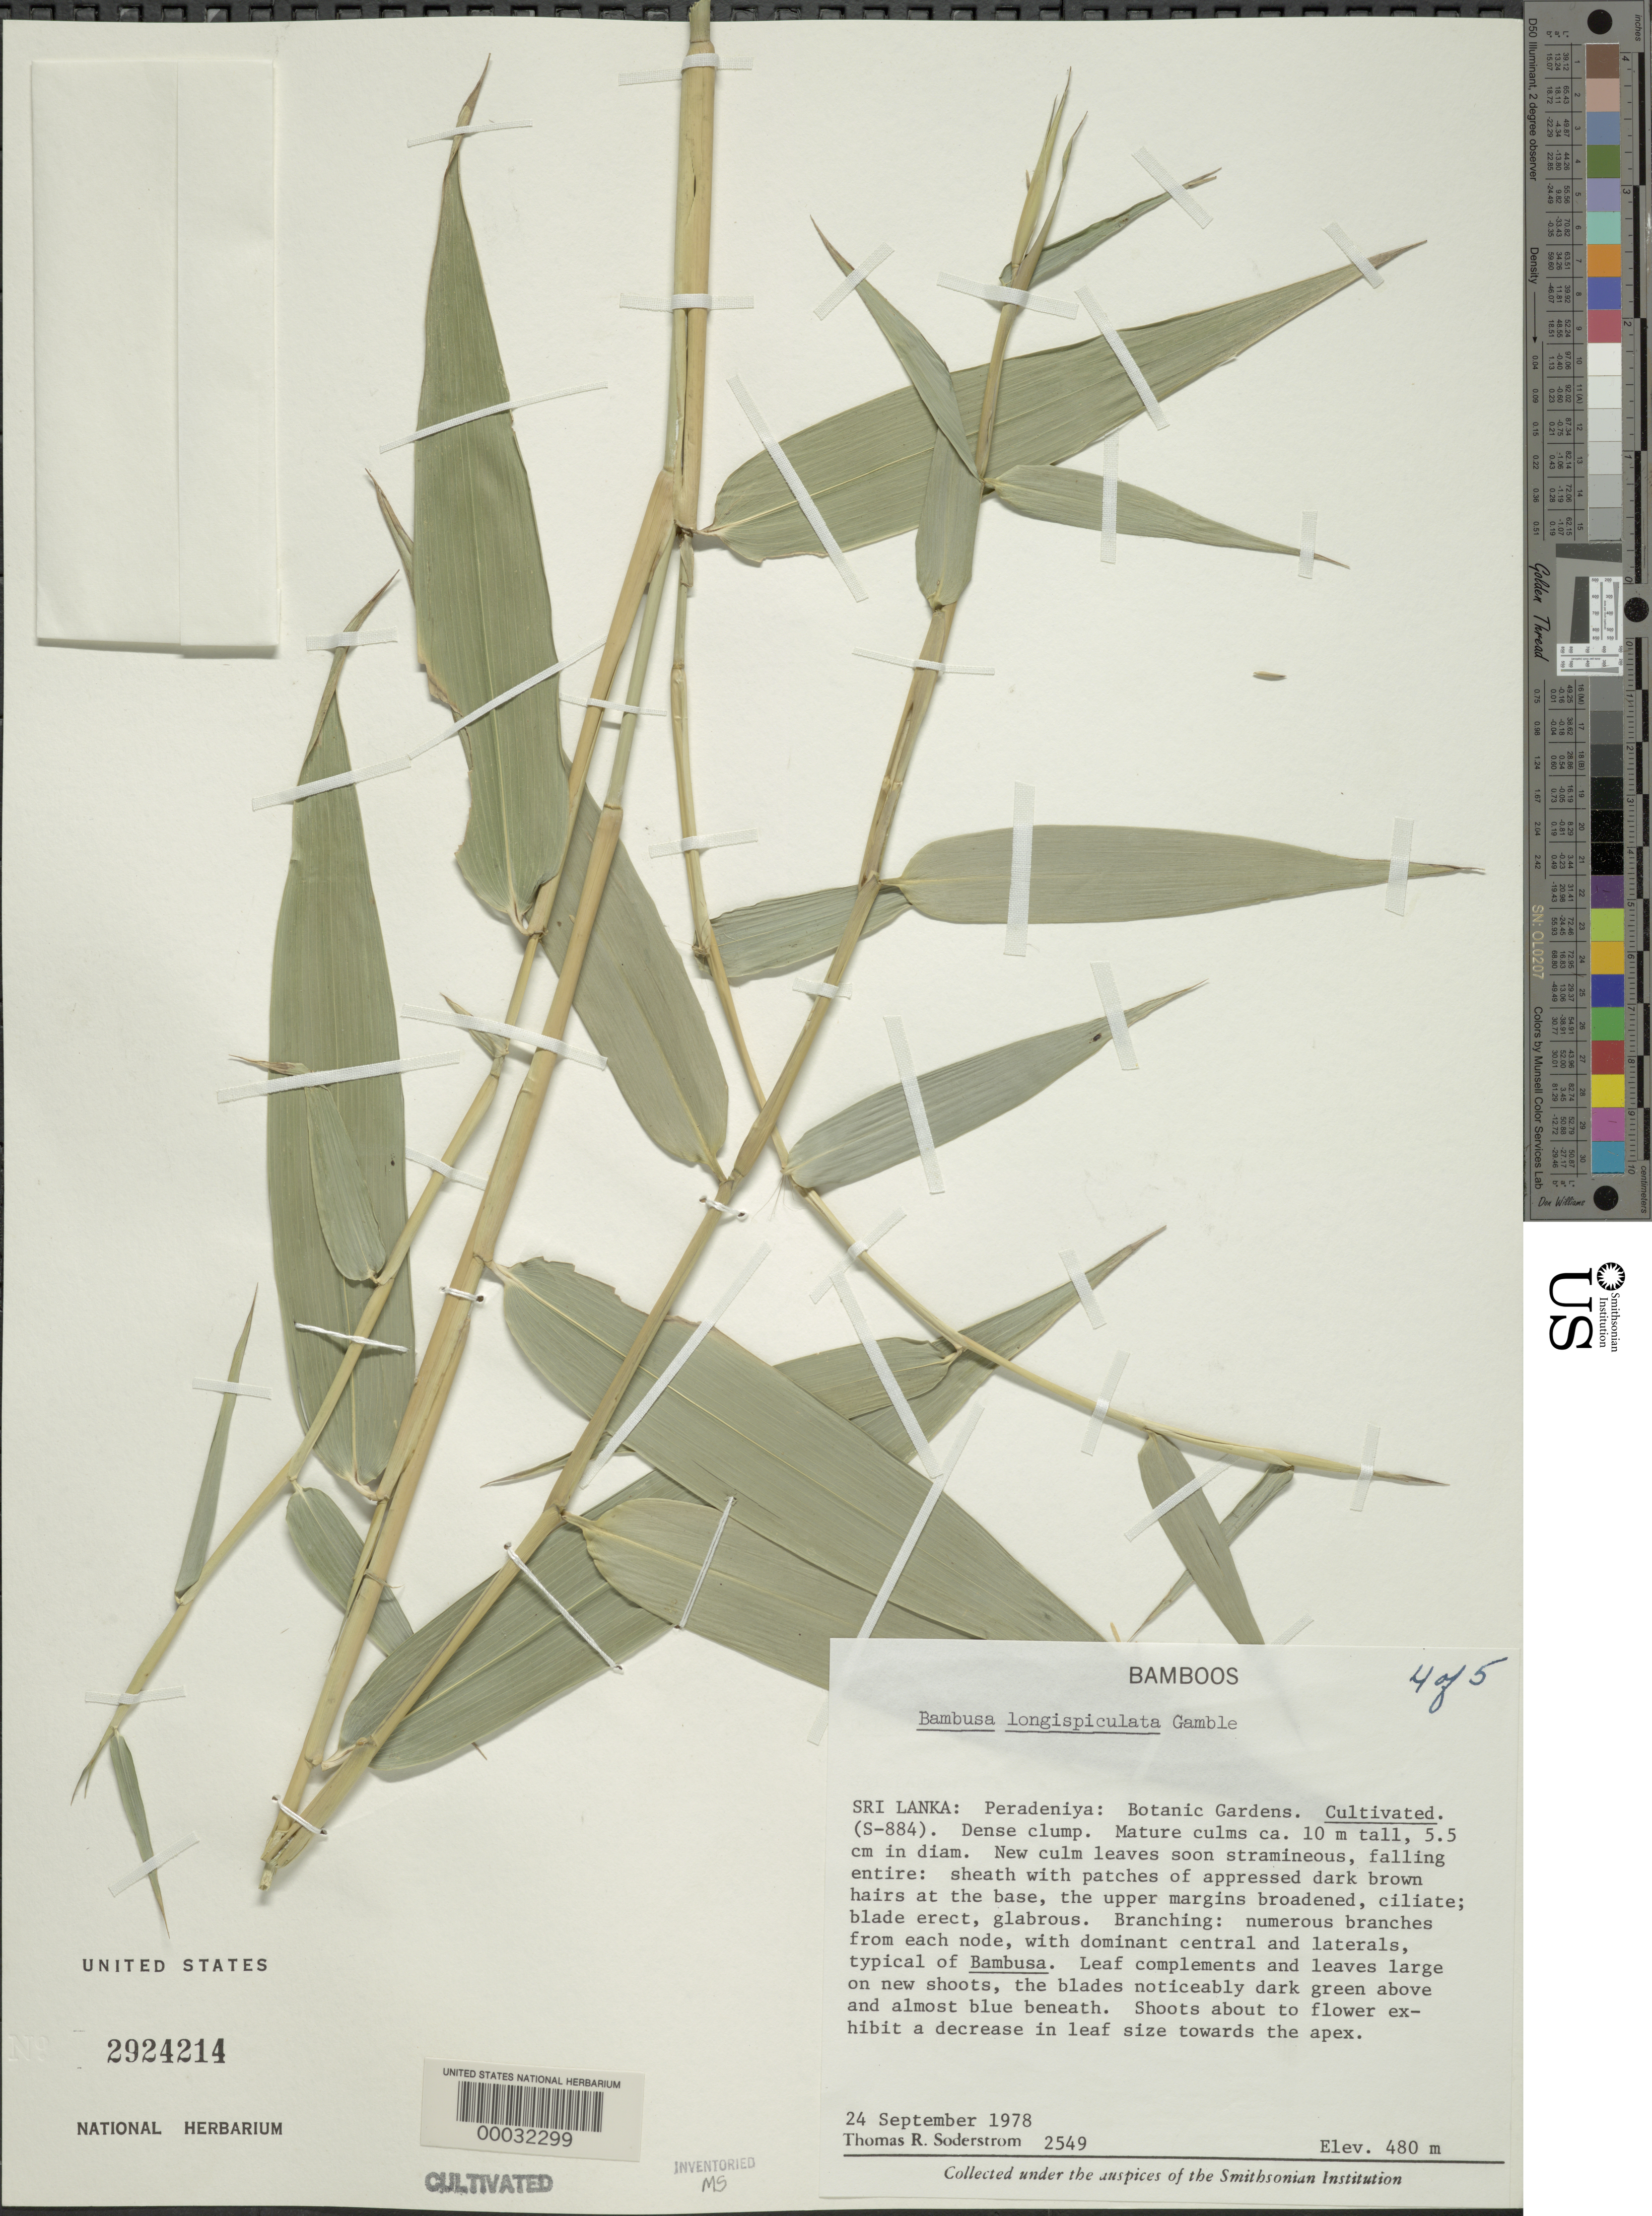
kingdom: Plantae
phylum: Tracheophyta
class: Liliopsida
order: Poales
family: Poaceae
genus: Bambusa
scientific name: Bambusa longispiculata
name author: Gamble ex Brandis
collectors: T. R. Soderstrom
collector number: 2549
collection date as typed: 24 Sep 1978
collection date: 1978-09-24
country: Sri Lanka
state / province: Central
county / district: Kandy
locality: Peradeniya botanical gardens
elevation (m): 480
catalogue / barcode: US 2924214